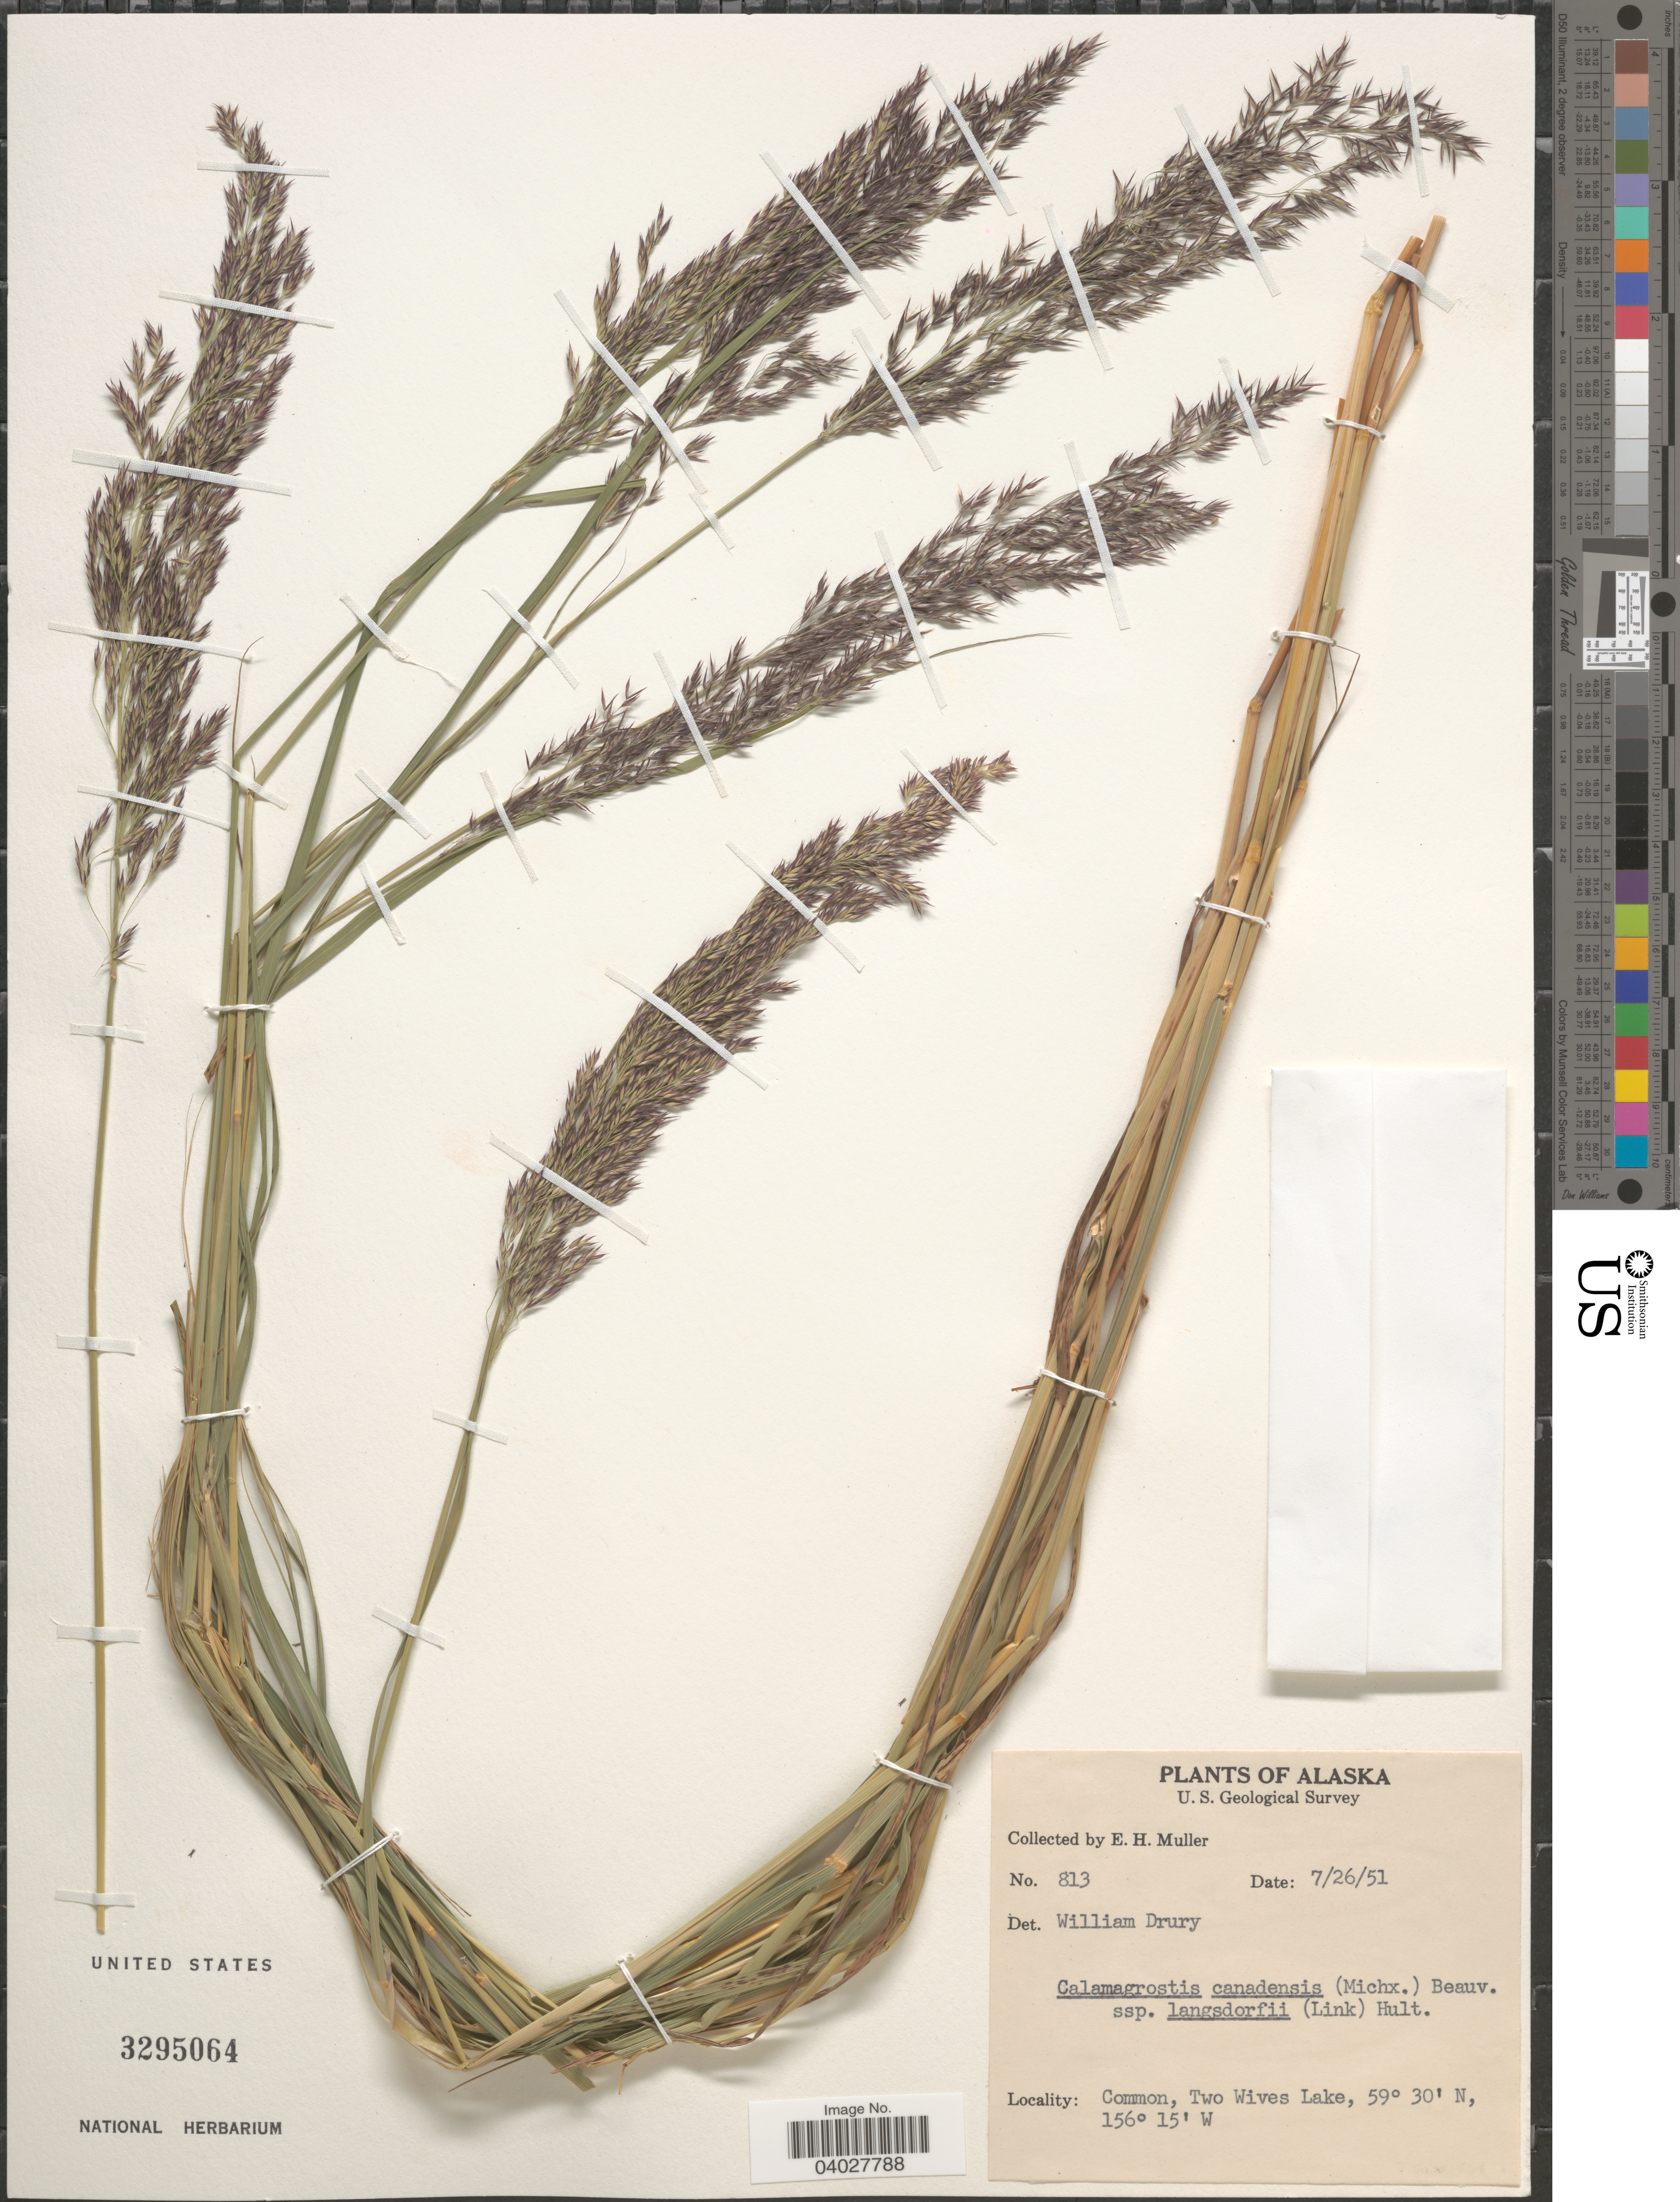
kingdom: Plantae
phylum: Tracheophyta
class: Liliopsida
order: Poales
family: Poaceae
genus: Calamagrostis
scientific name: Calamagrostis canadensis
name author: (Michx.) P. Beauv.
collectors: E. H. Muller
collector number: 813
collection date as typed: Transcribed d/m/y: 26/7/51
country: United States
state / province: Alaska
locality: Common, Two Wives Lake.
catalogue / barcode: US 3295064